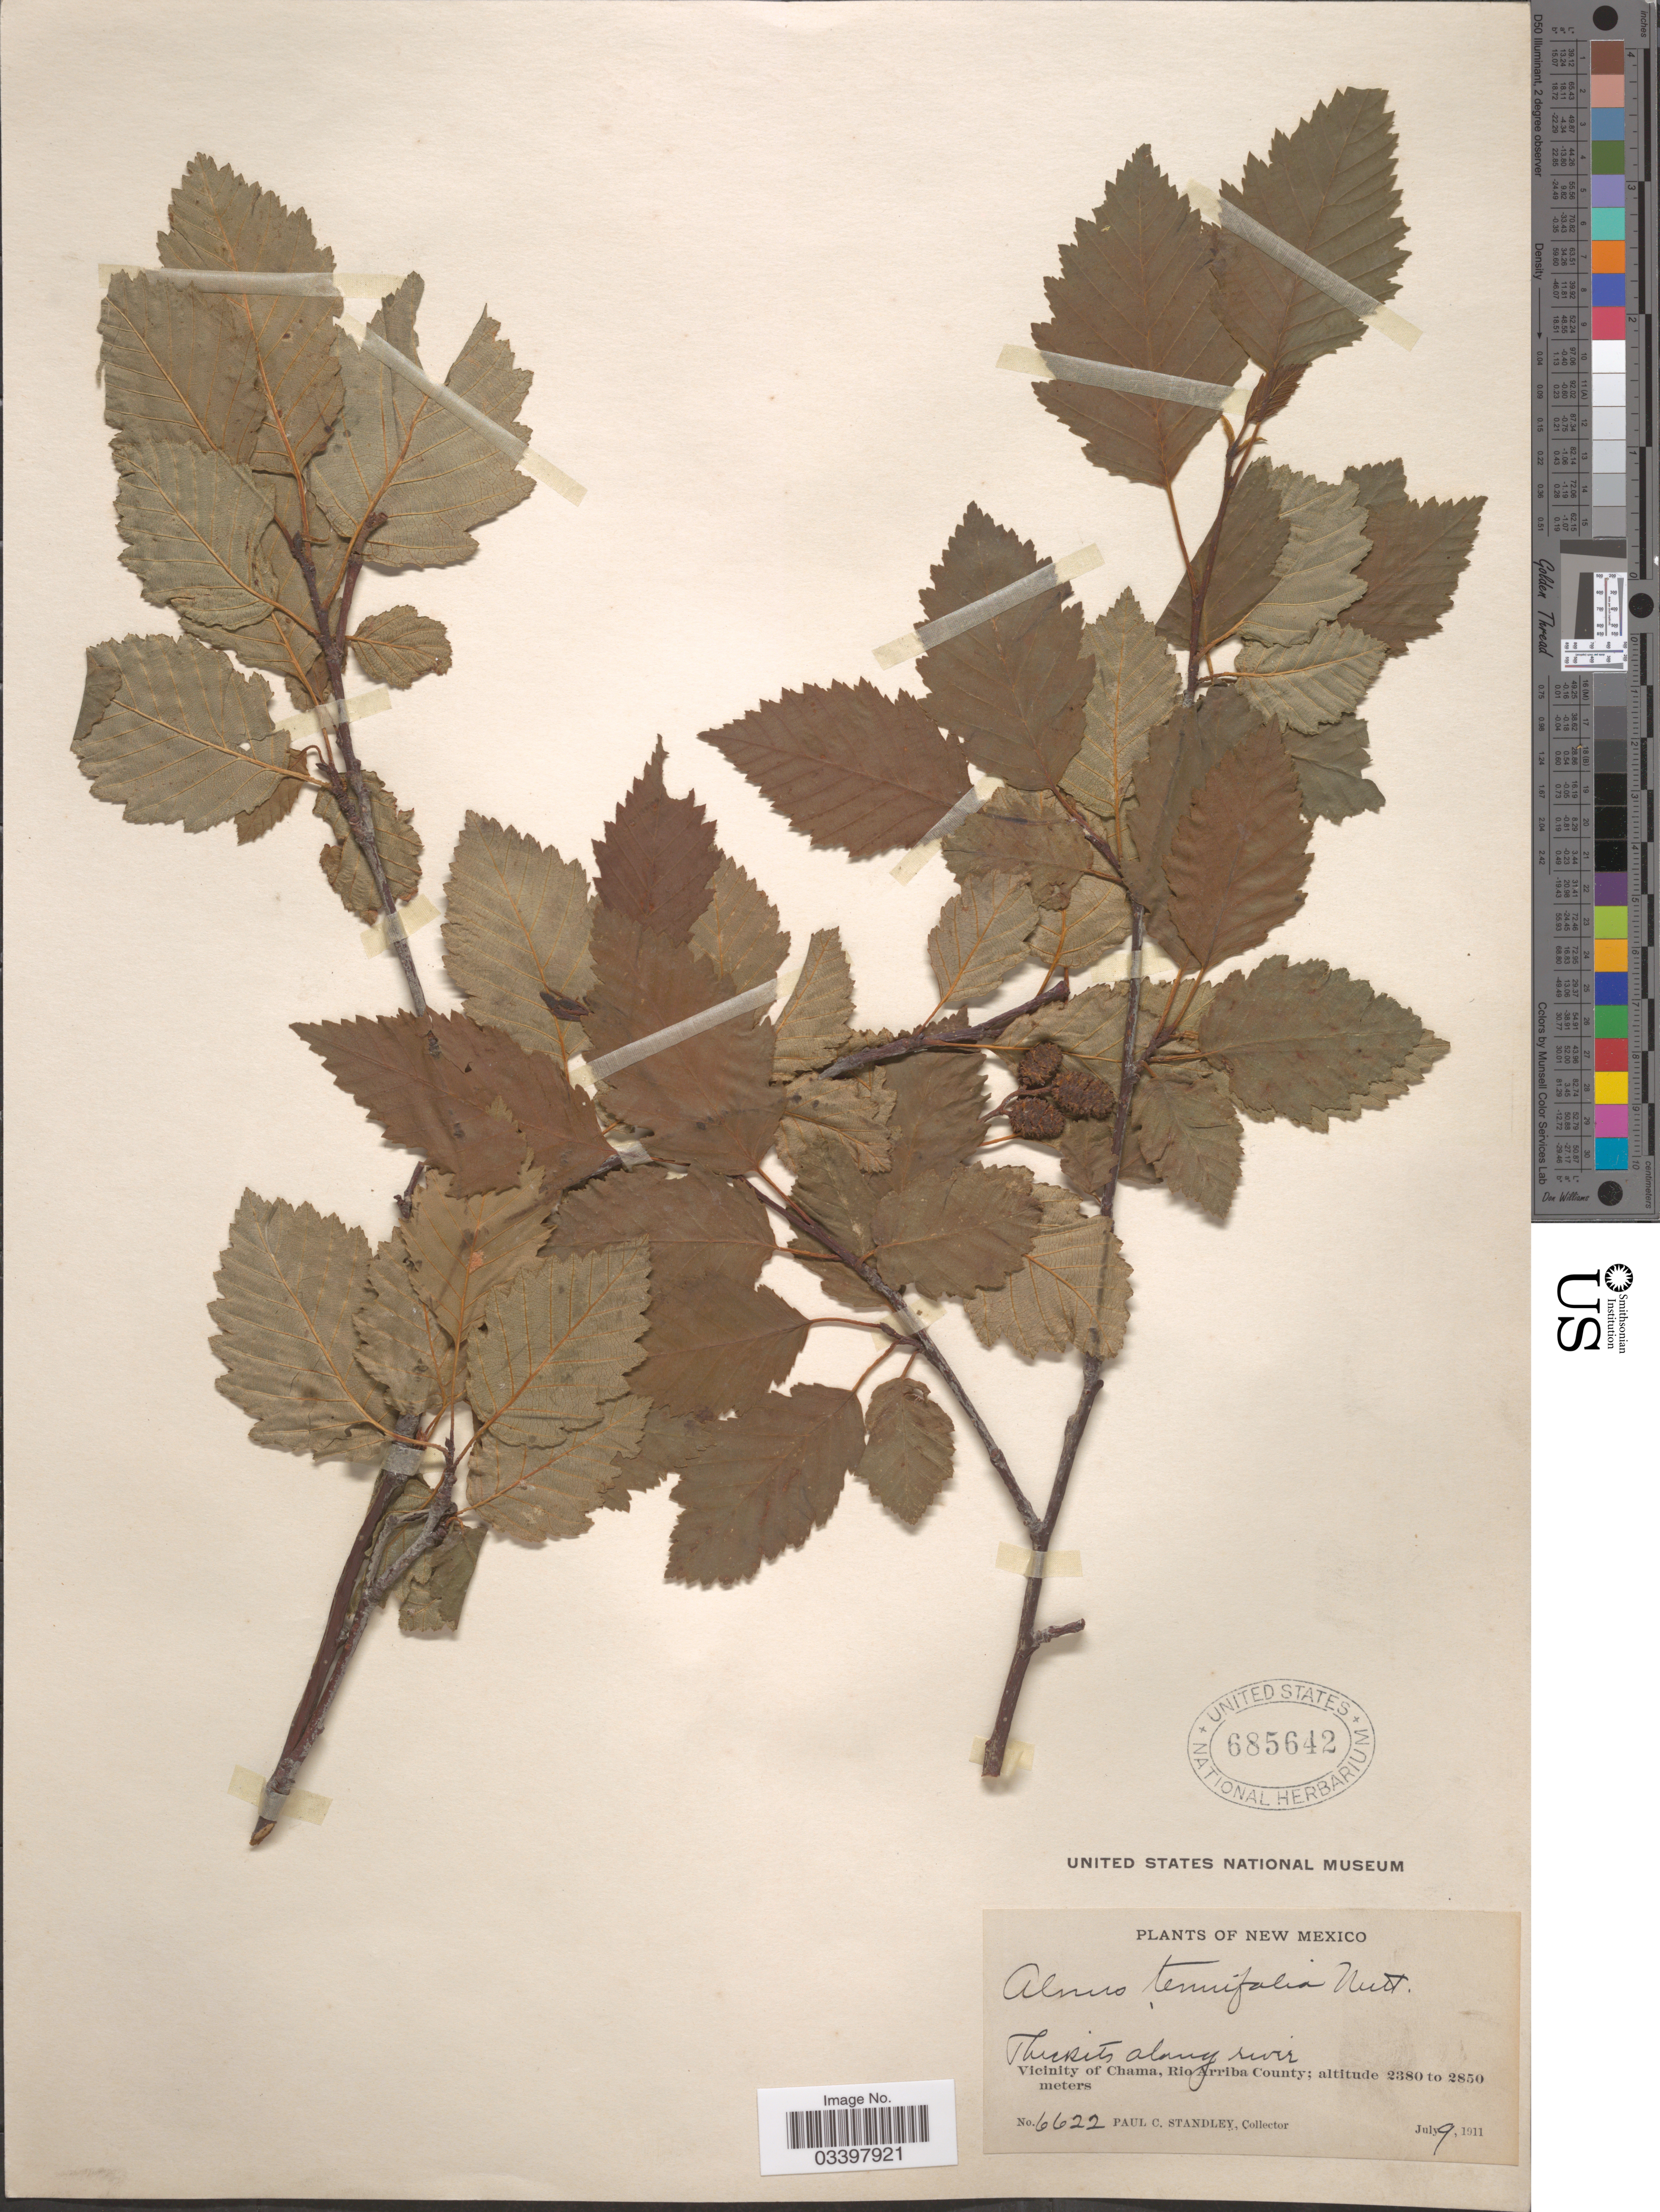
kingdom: Plantae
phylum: Tracheophyta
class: Magnoliopsida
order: Fagales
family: Betulaceae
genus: Alnus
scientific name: Alnus incana subsp. tenuifolia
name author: (Nutt.) Breitung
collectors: P. C. Standley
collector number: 6622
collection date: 1911-07-09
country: United States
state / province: New Mexico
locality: Vicinity of Chama, Rio Arriba County.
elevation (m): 2380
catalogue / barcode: US 685642